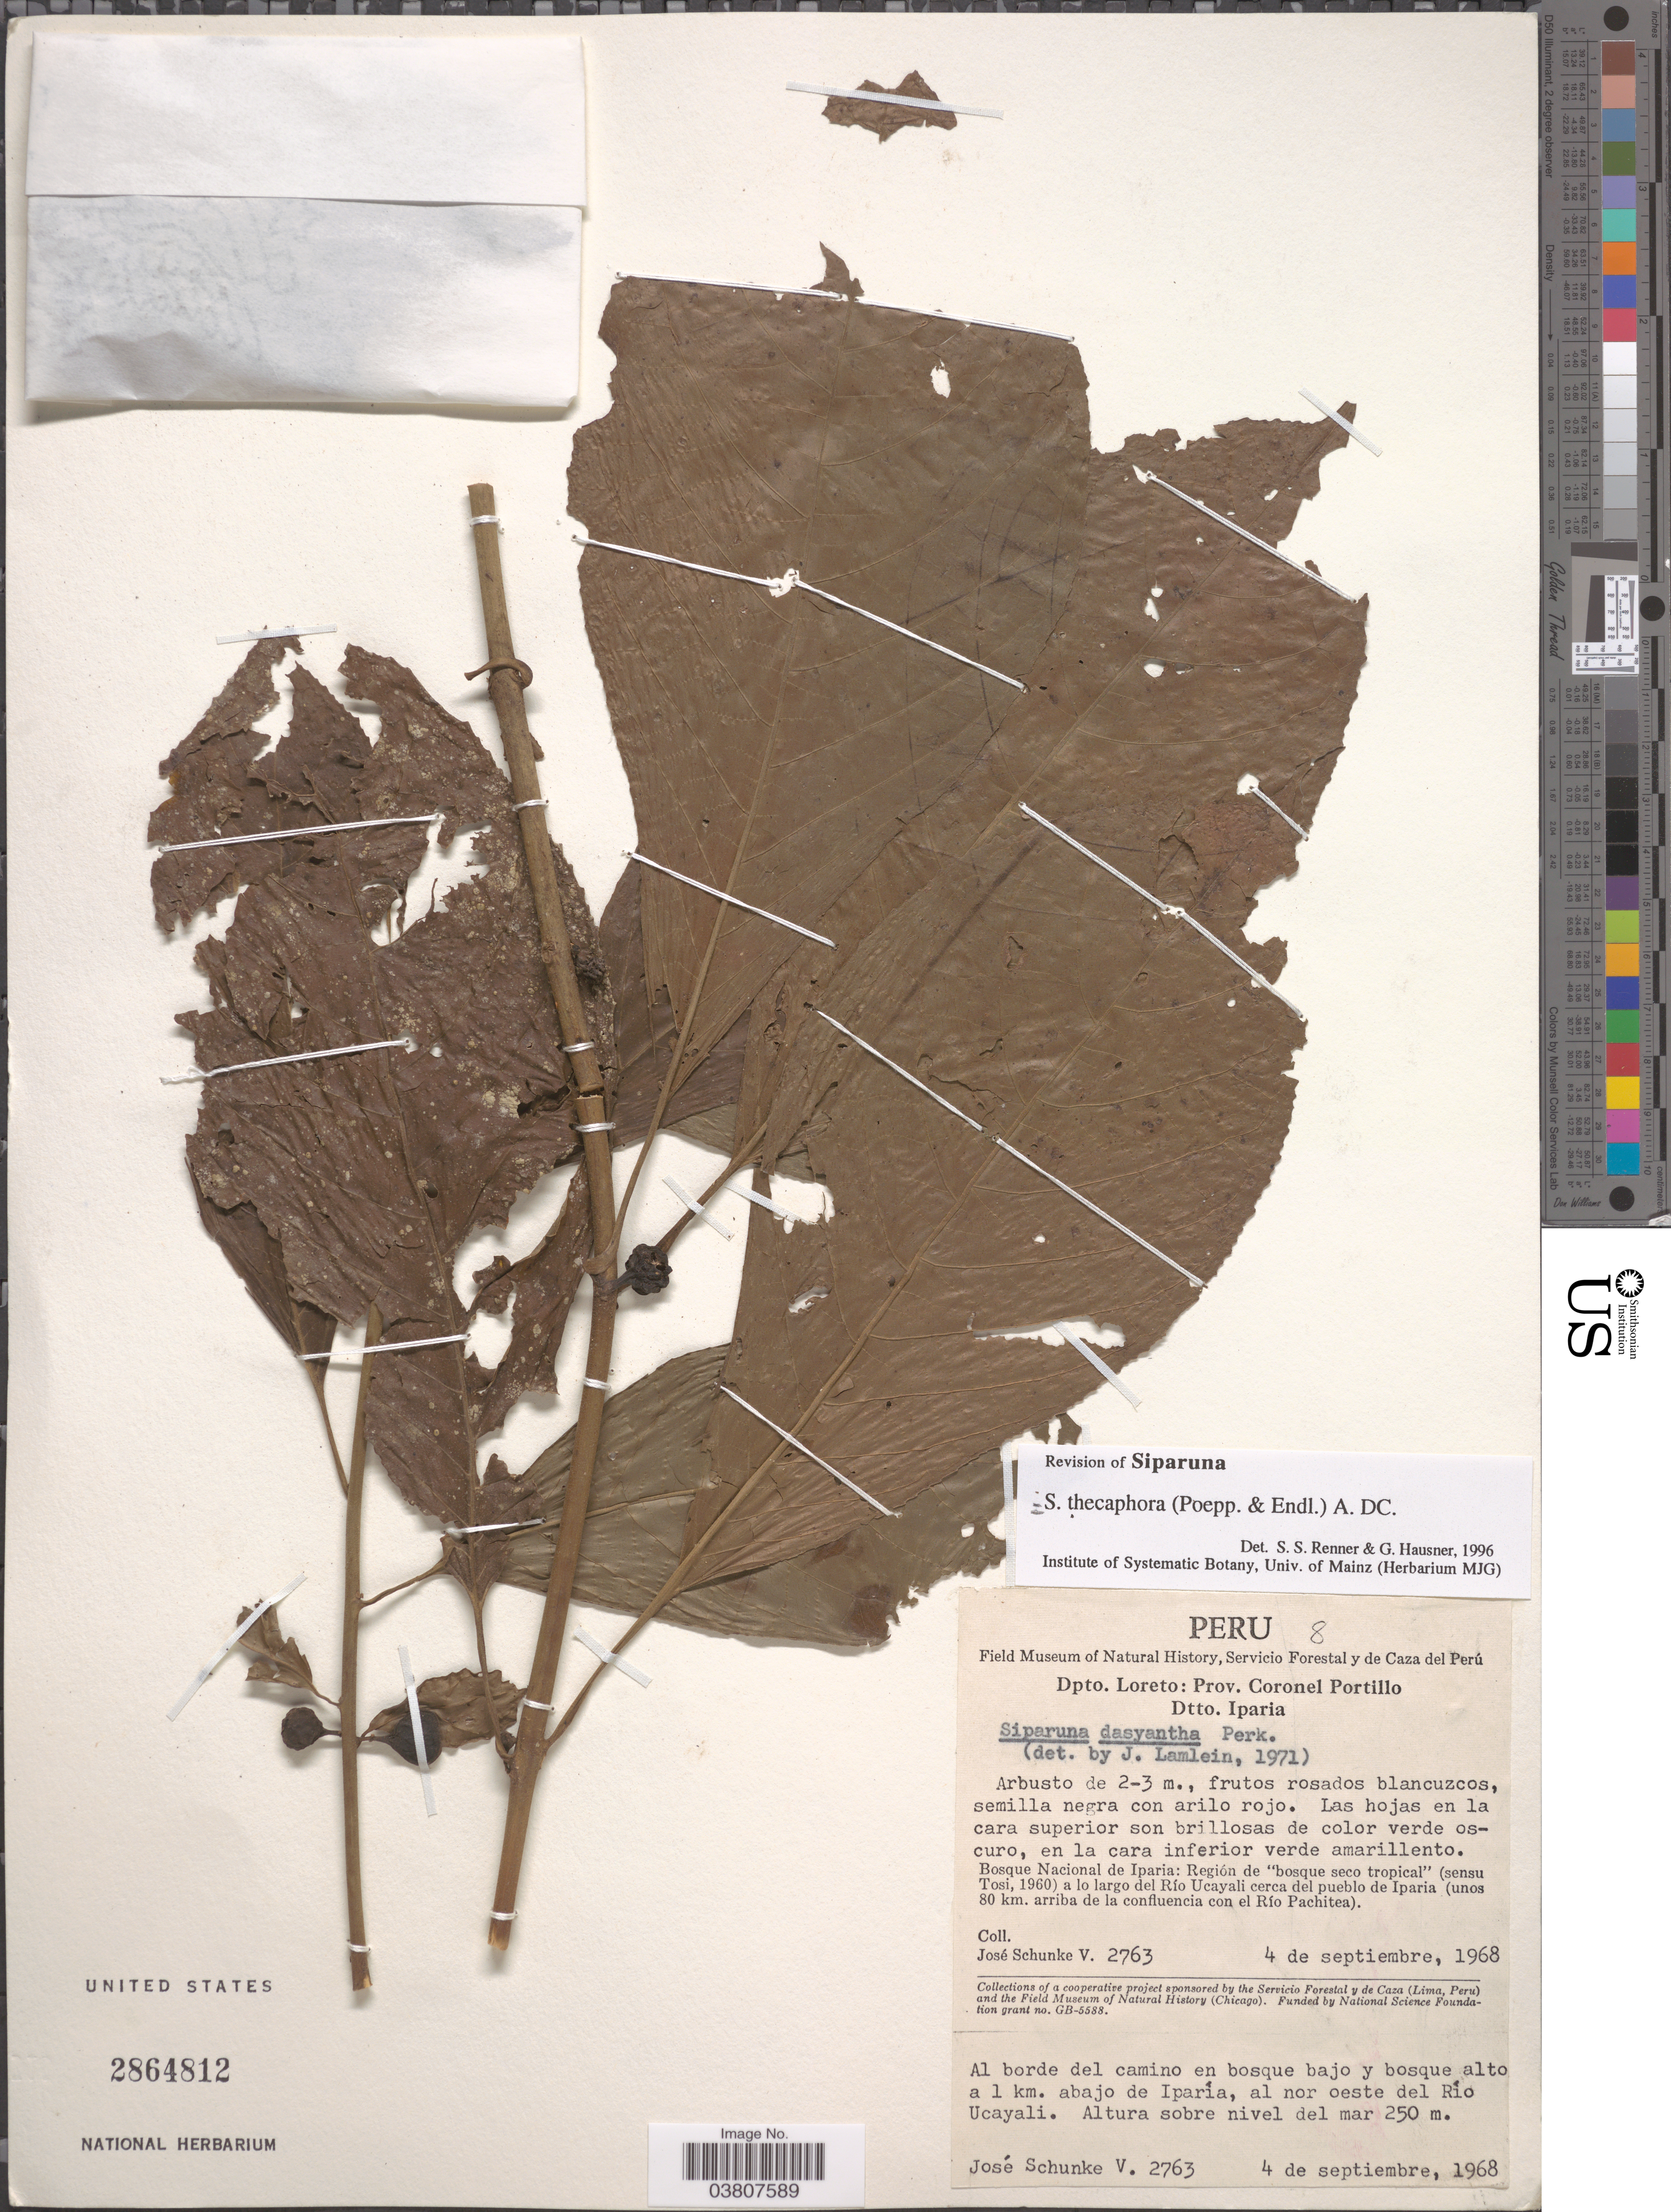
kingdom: Plantae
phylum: Tracheophyta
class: Magnoliopsida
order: Laurales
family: Siparunaceae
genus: Siparuna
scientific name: Siparuna thecaphora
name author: (Poepp. & Endl.) A. DC.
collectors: J. Schunke Vigo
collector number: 2763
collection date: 1968-09-04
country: Peru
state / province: Loreto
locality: Dpto. Loreto: Prov. Coronel Portillo. Dtto. Iparia. Bosque Nacional de Iparia: Región de "bosque seco tropical" (sensu Tosi, 1960) a lo largo del Río Ucayali cerca del pueblo de Iparia (unos 80 km. arriba del confluencia con el Río Pachitea). Al borde del camino en bosque bajo y bosque alto a 1 km. abajo de Iparía, al nor oeste del Río Ucayali.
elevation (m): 250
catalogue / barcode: US 2864812